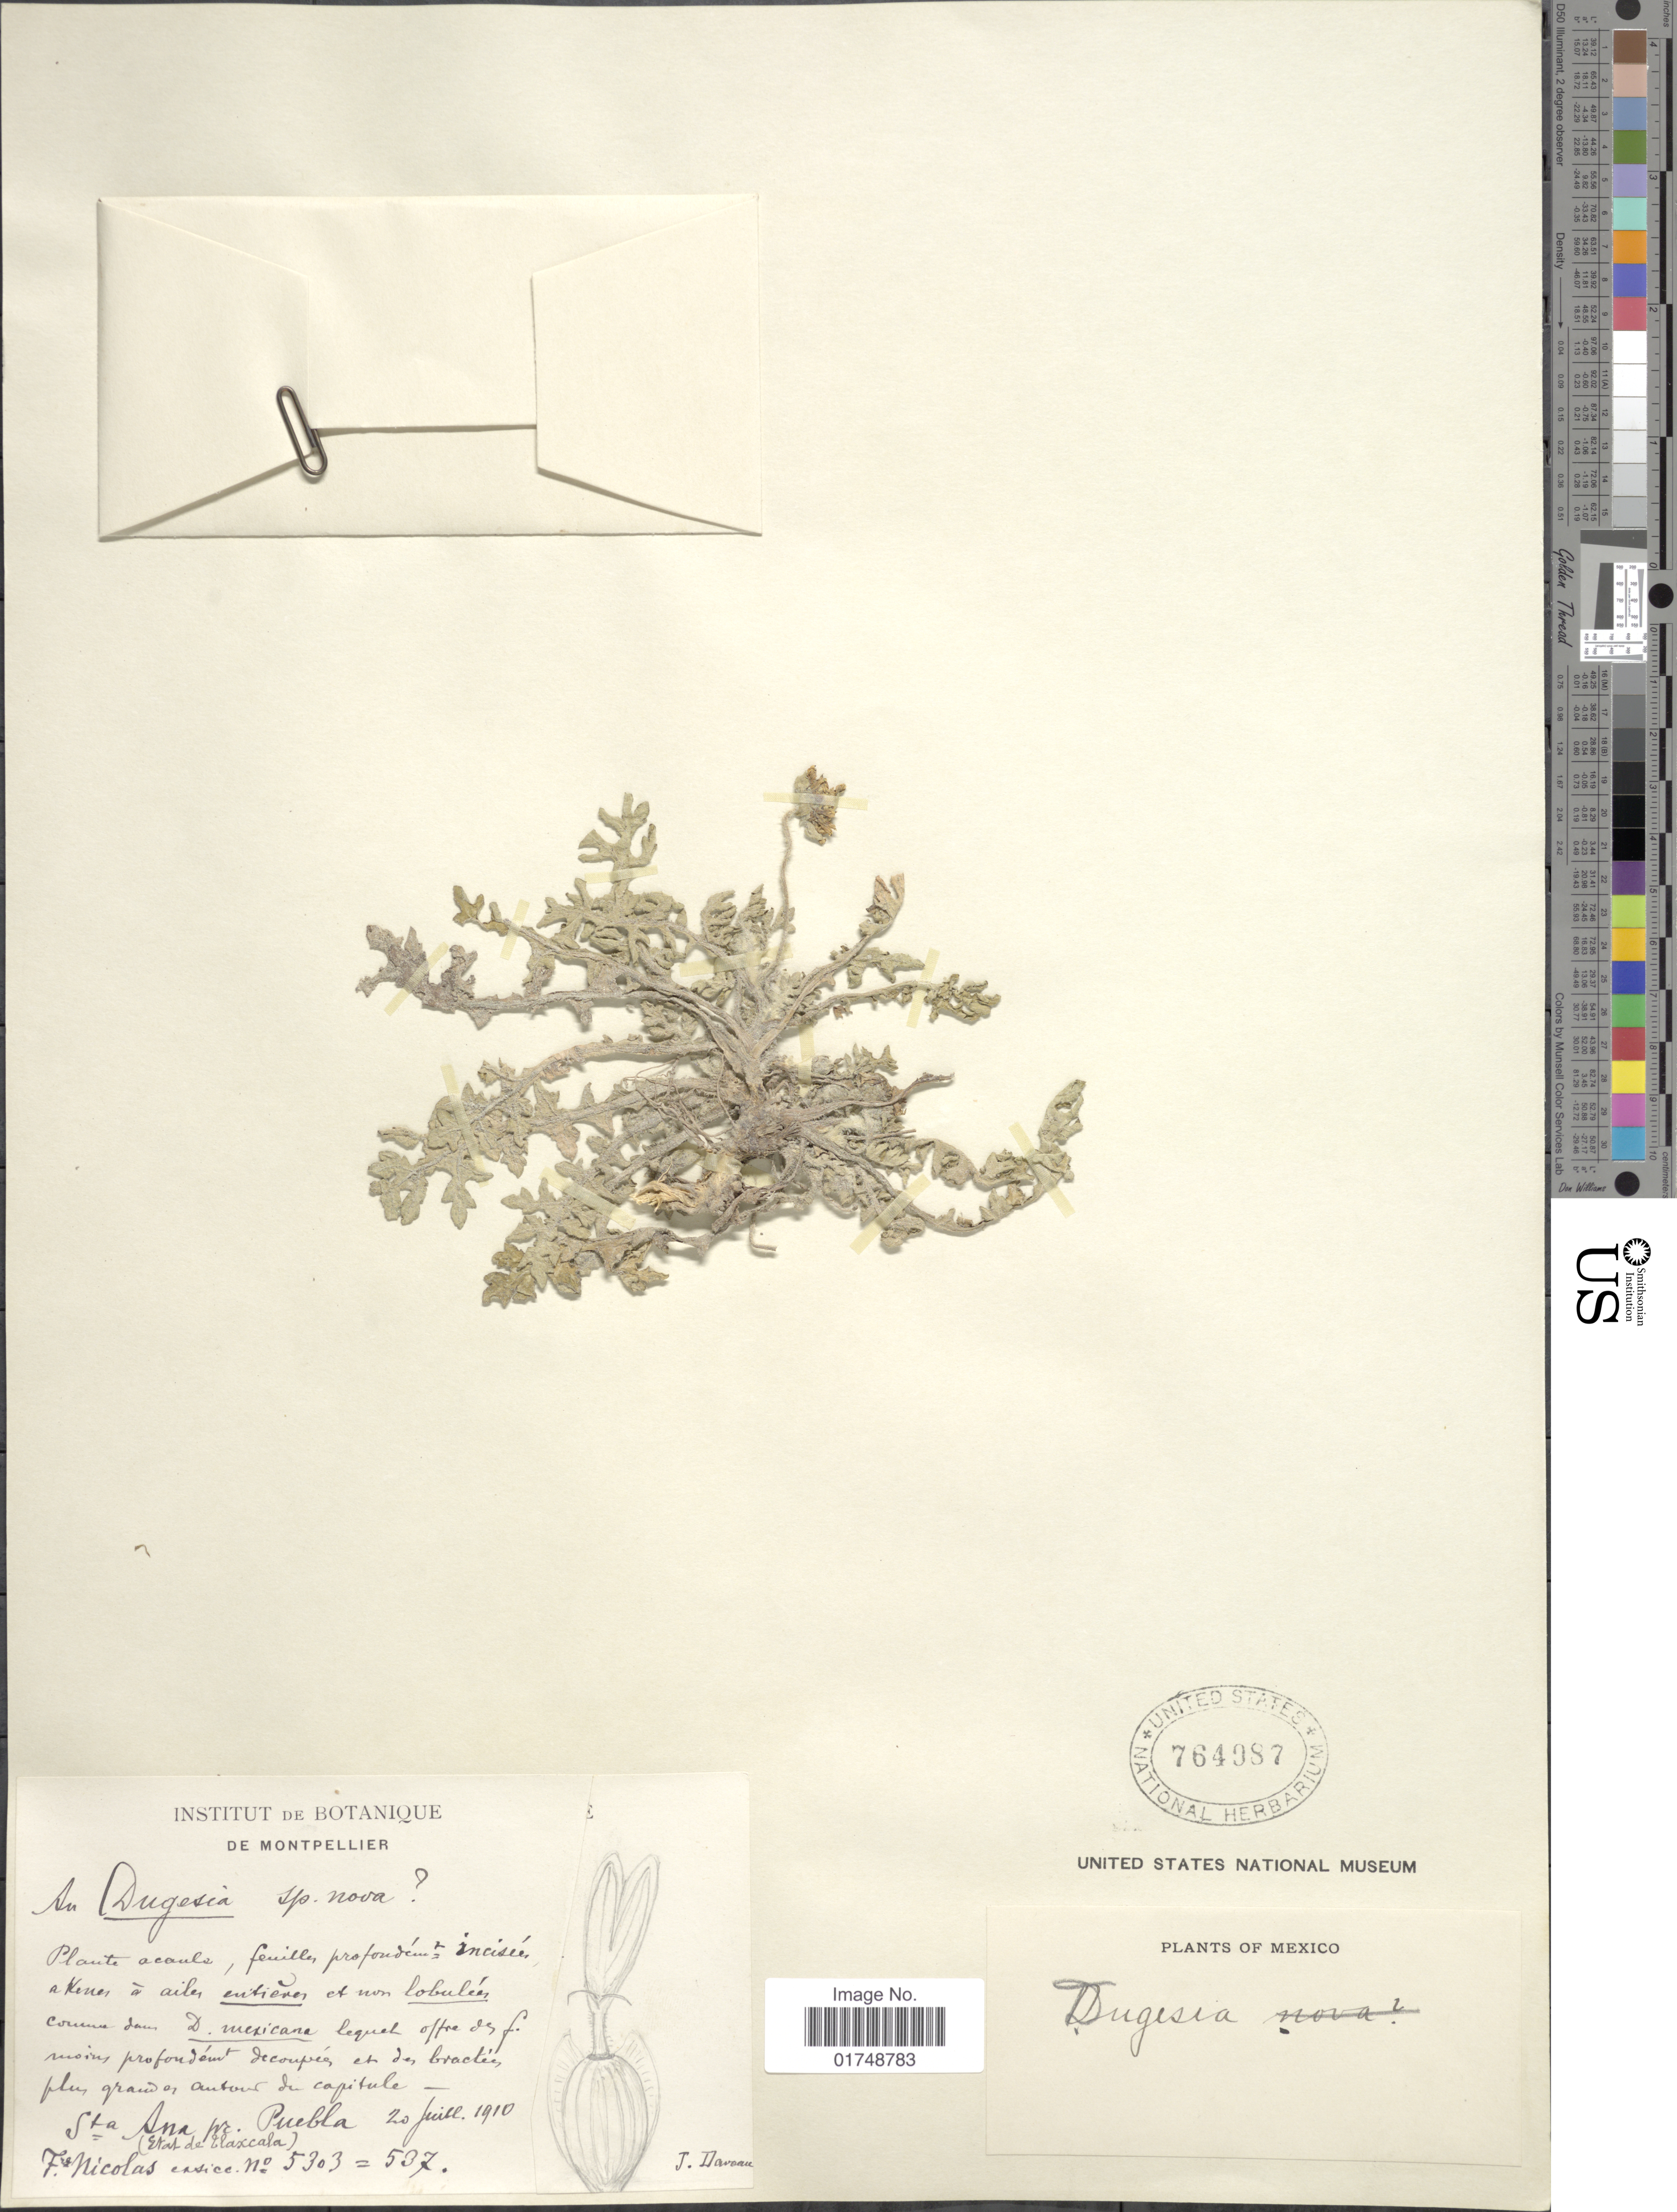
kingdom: Plantae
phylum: Tracheophyta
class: Magnoliopsida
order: Asterales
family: Asteraceae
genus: Dugesia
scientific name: Dugesia mexicana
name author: A. Gray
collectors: Bro. Nicolas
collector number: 5303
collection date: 1910-07-20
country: Mexico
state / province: Puebla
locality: Sta. Ana pr. Puebla.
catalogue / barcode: US 764987